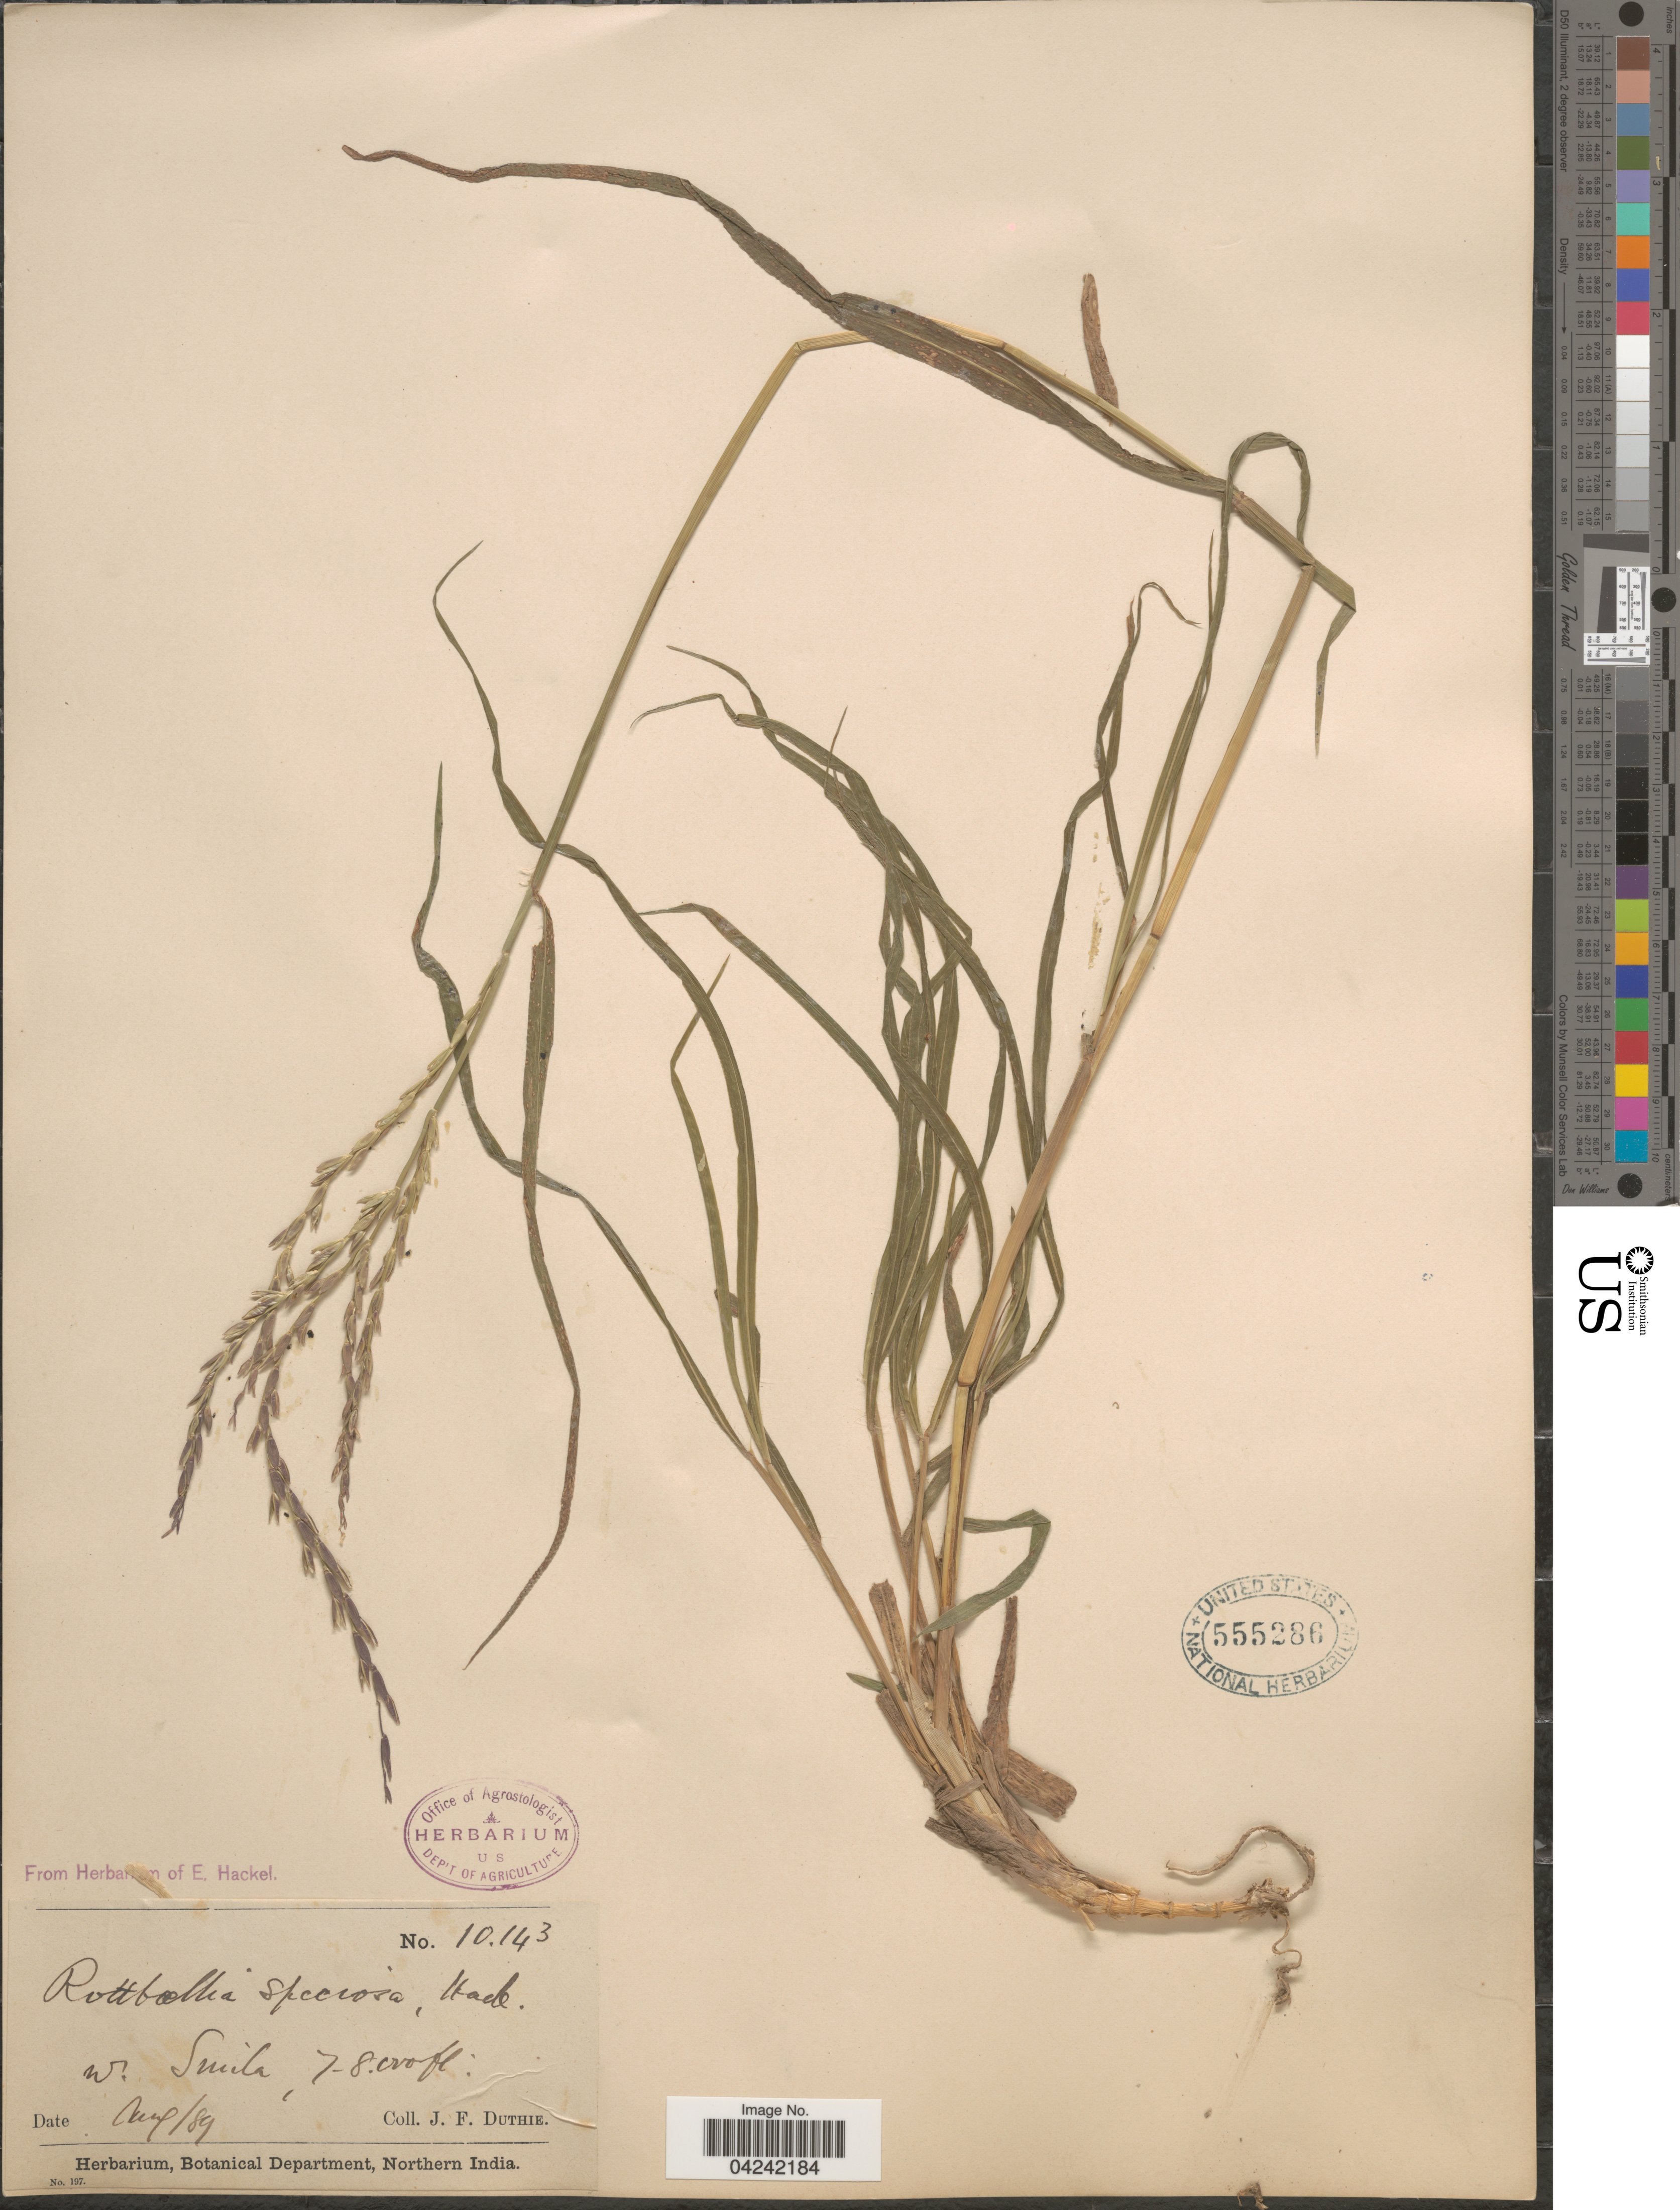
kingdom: Plantae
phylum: Tracheophyta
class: Liliopsida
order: Poales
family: Poaceae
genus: Phacelurus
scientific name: Phacelurus speciosus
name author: (Steud.) C. E. Hubb.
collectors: J. F. Duthie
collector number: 10143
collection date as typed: Transcribed d/m/y: /8/89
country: India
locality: Nr. Simla.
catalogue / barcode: US 555286